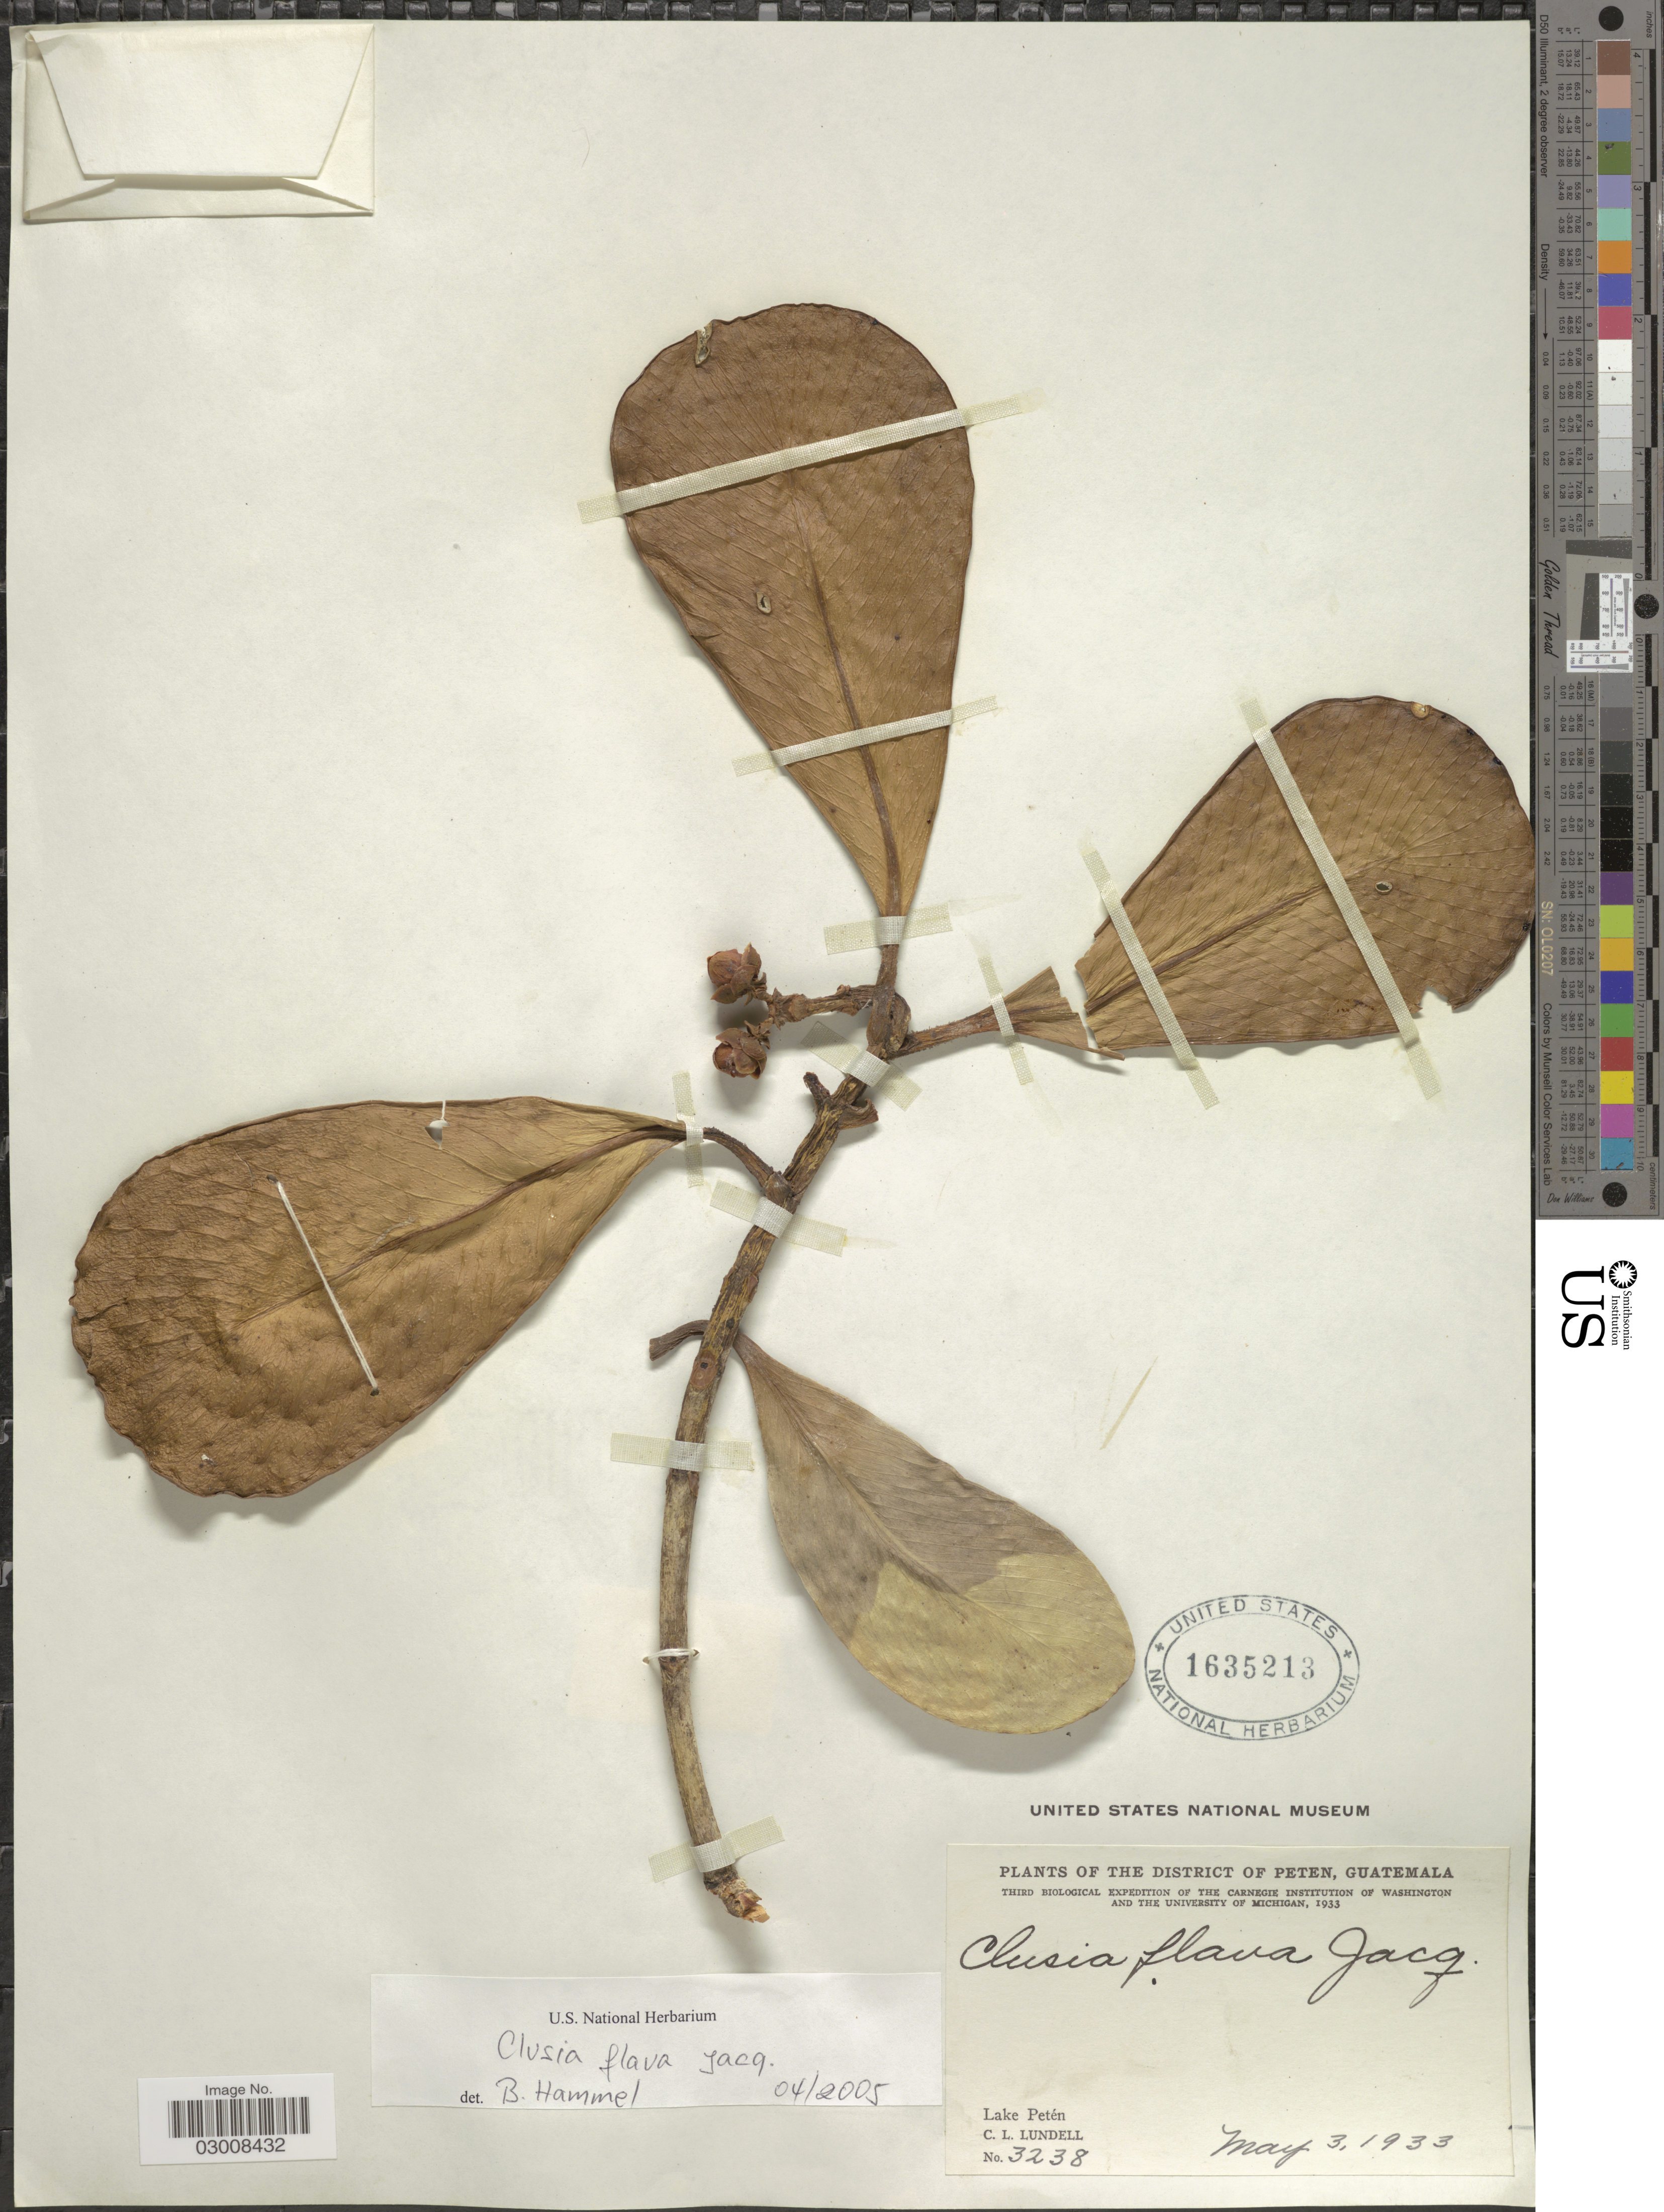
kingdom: Plantae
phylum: Tracheophyta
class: Magnoliopsida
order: Malpighiales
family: Clusiaceae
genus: Clusia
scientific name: Clusia flava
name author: Jacq.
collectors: C. L. Lundell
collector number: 3238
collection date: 1933-05-03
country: Guatemala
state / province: El Petén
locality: The District of Peten, Lake Petén.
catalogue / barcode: US 1635213